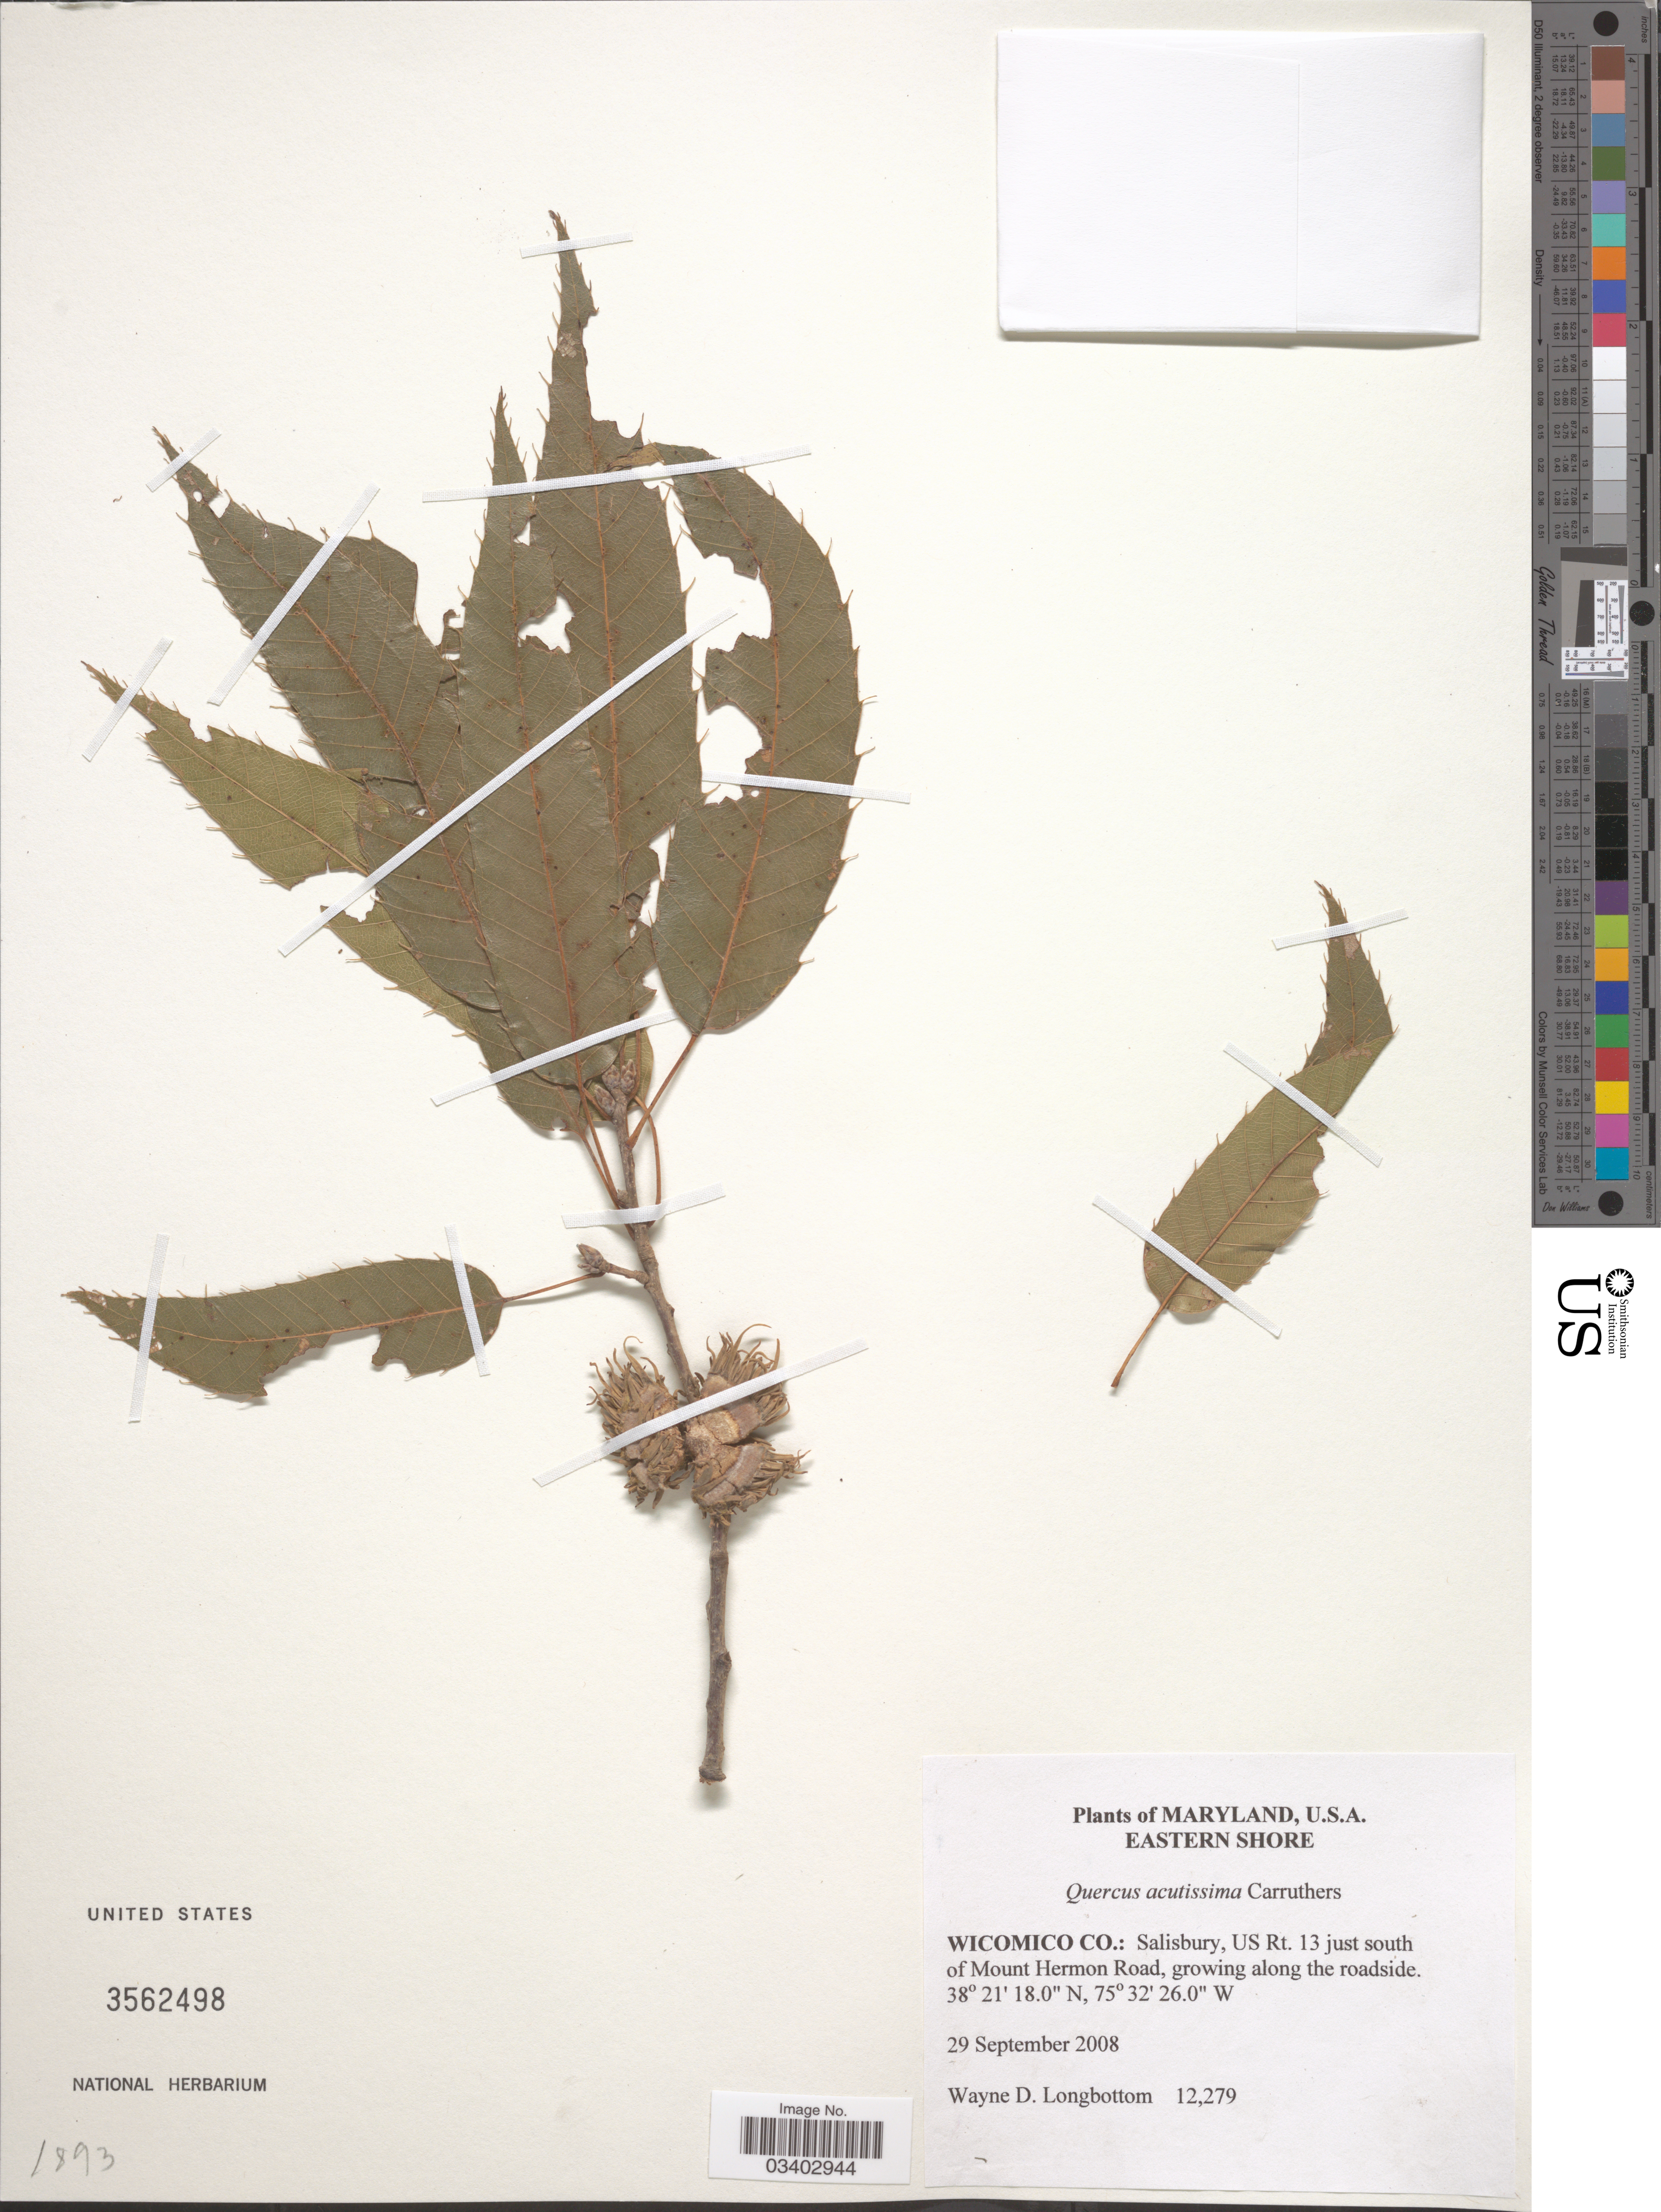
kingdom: Plantae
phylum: Tracheophyta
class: Magnoliopsida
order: Fagales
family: Fagaceae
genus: Quercus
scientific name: Quercus acutissima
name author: Carruth.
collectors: W. D. Longbottom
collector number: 12279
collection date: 2008-09-29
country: United States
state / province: Maryland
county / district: Wicomico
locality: Eastern Shore. Wicomico Co.: Salisbury, US Rt. 13 just south of Mount Hermon Road, growing along the roadside.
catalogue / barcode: US 3562498